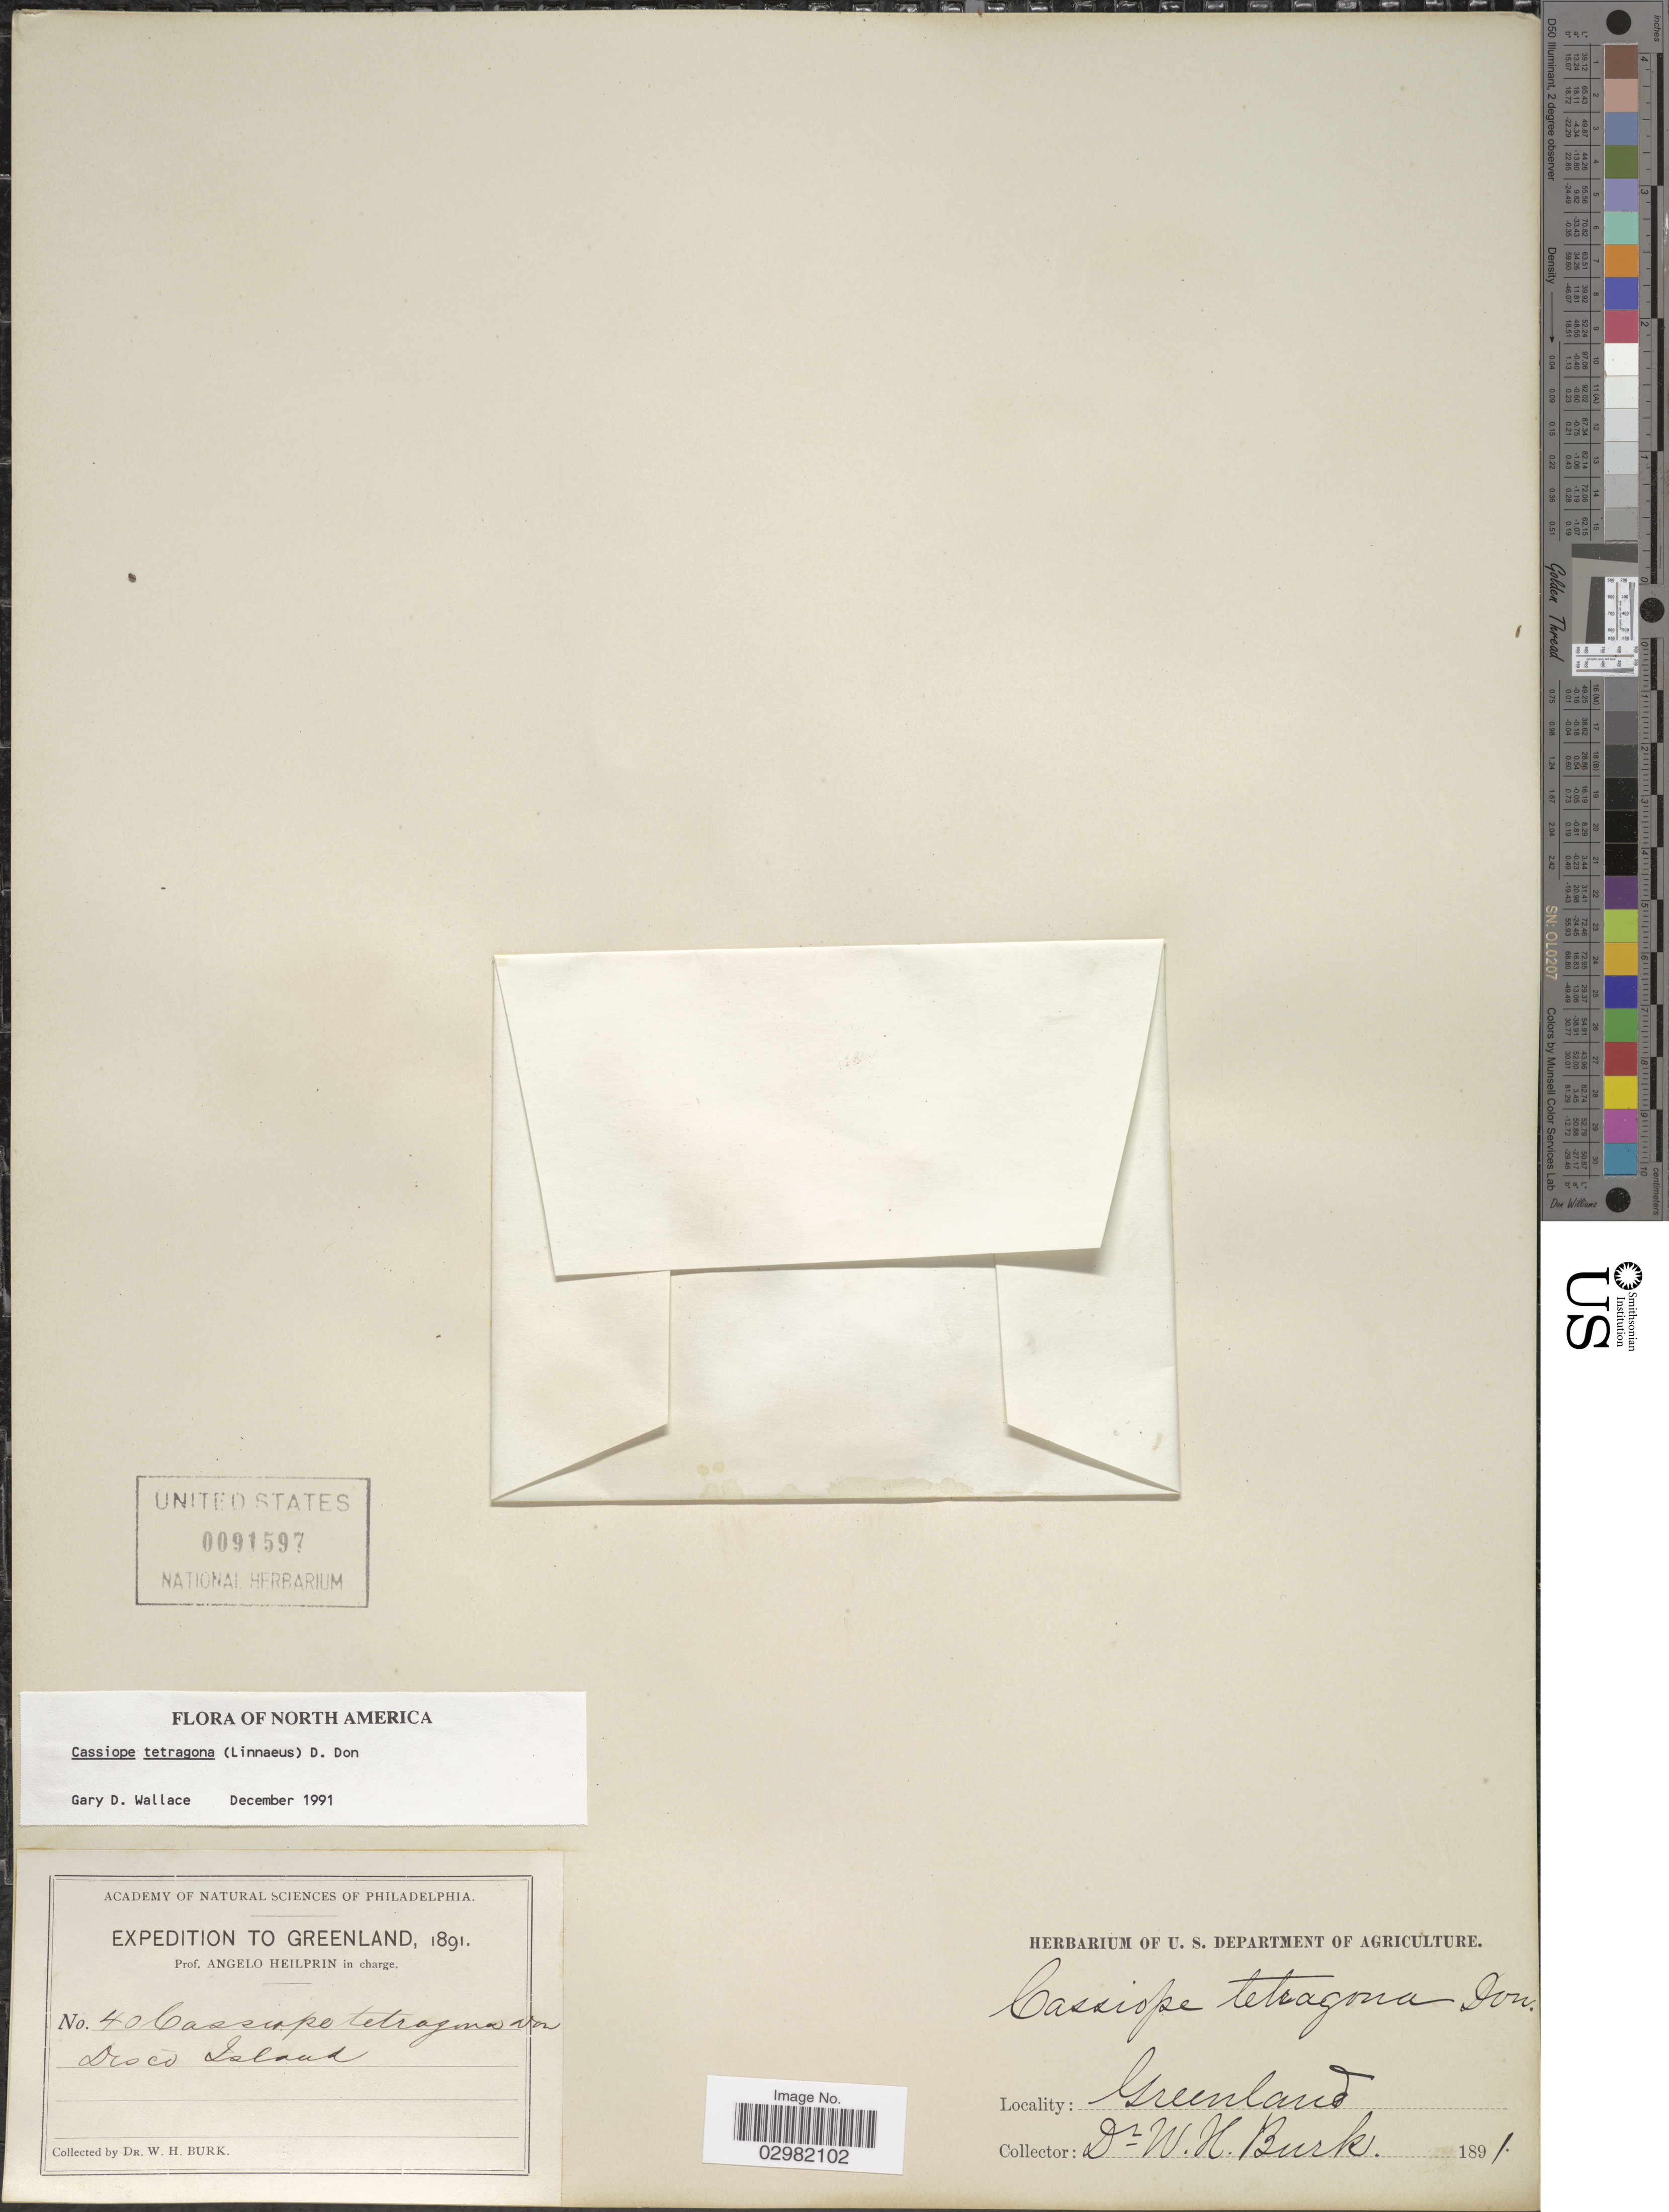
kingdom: Plantae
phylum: Tracheophyta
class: Magnoliopsida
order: Ericales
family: Ericaceae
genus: Cassiope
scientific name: Cassiope tetragona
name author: (L.) D. Don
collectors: W. Burk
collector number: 40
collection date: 1891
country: Greenland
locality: Disco Island.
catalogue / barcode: US 91597